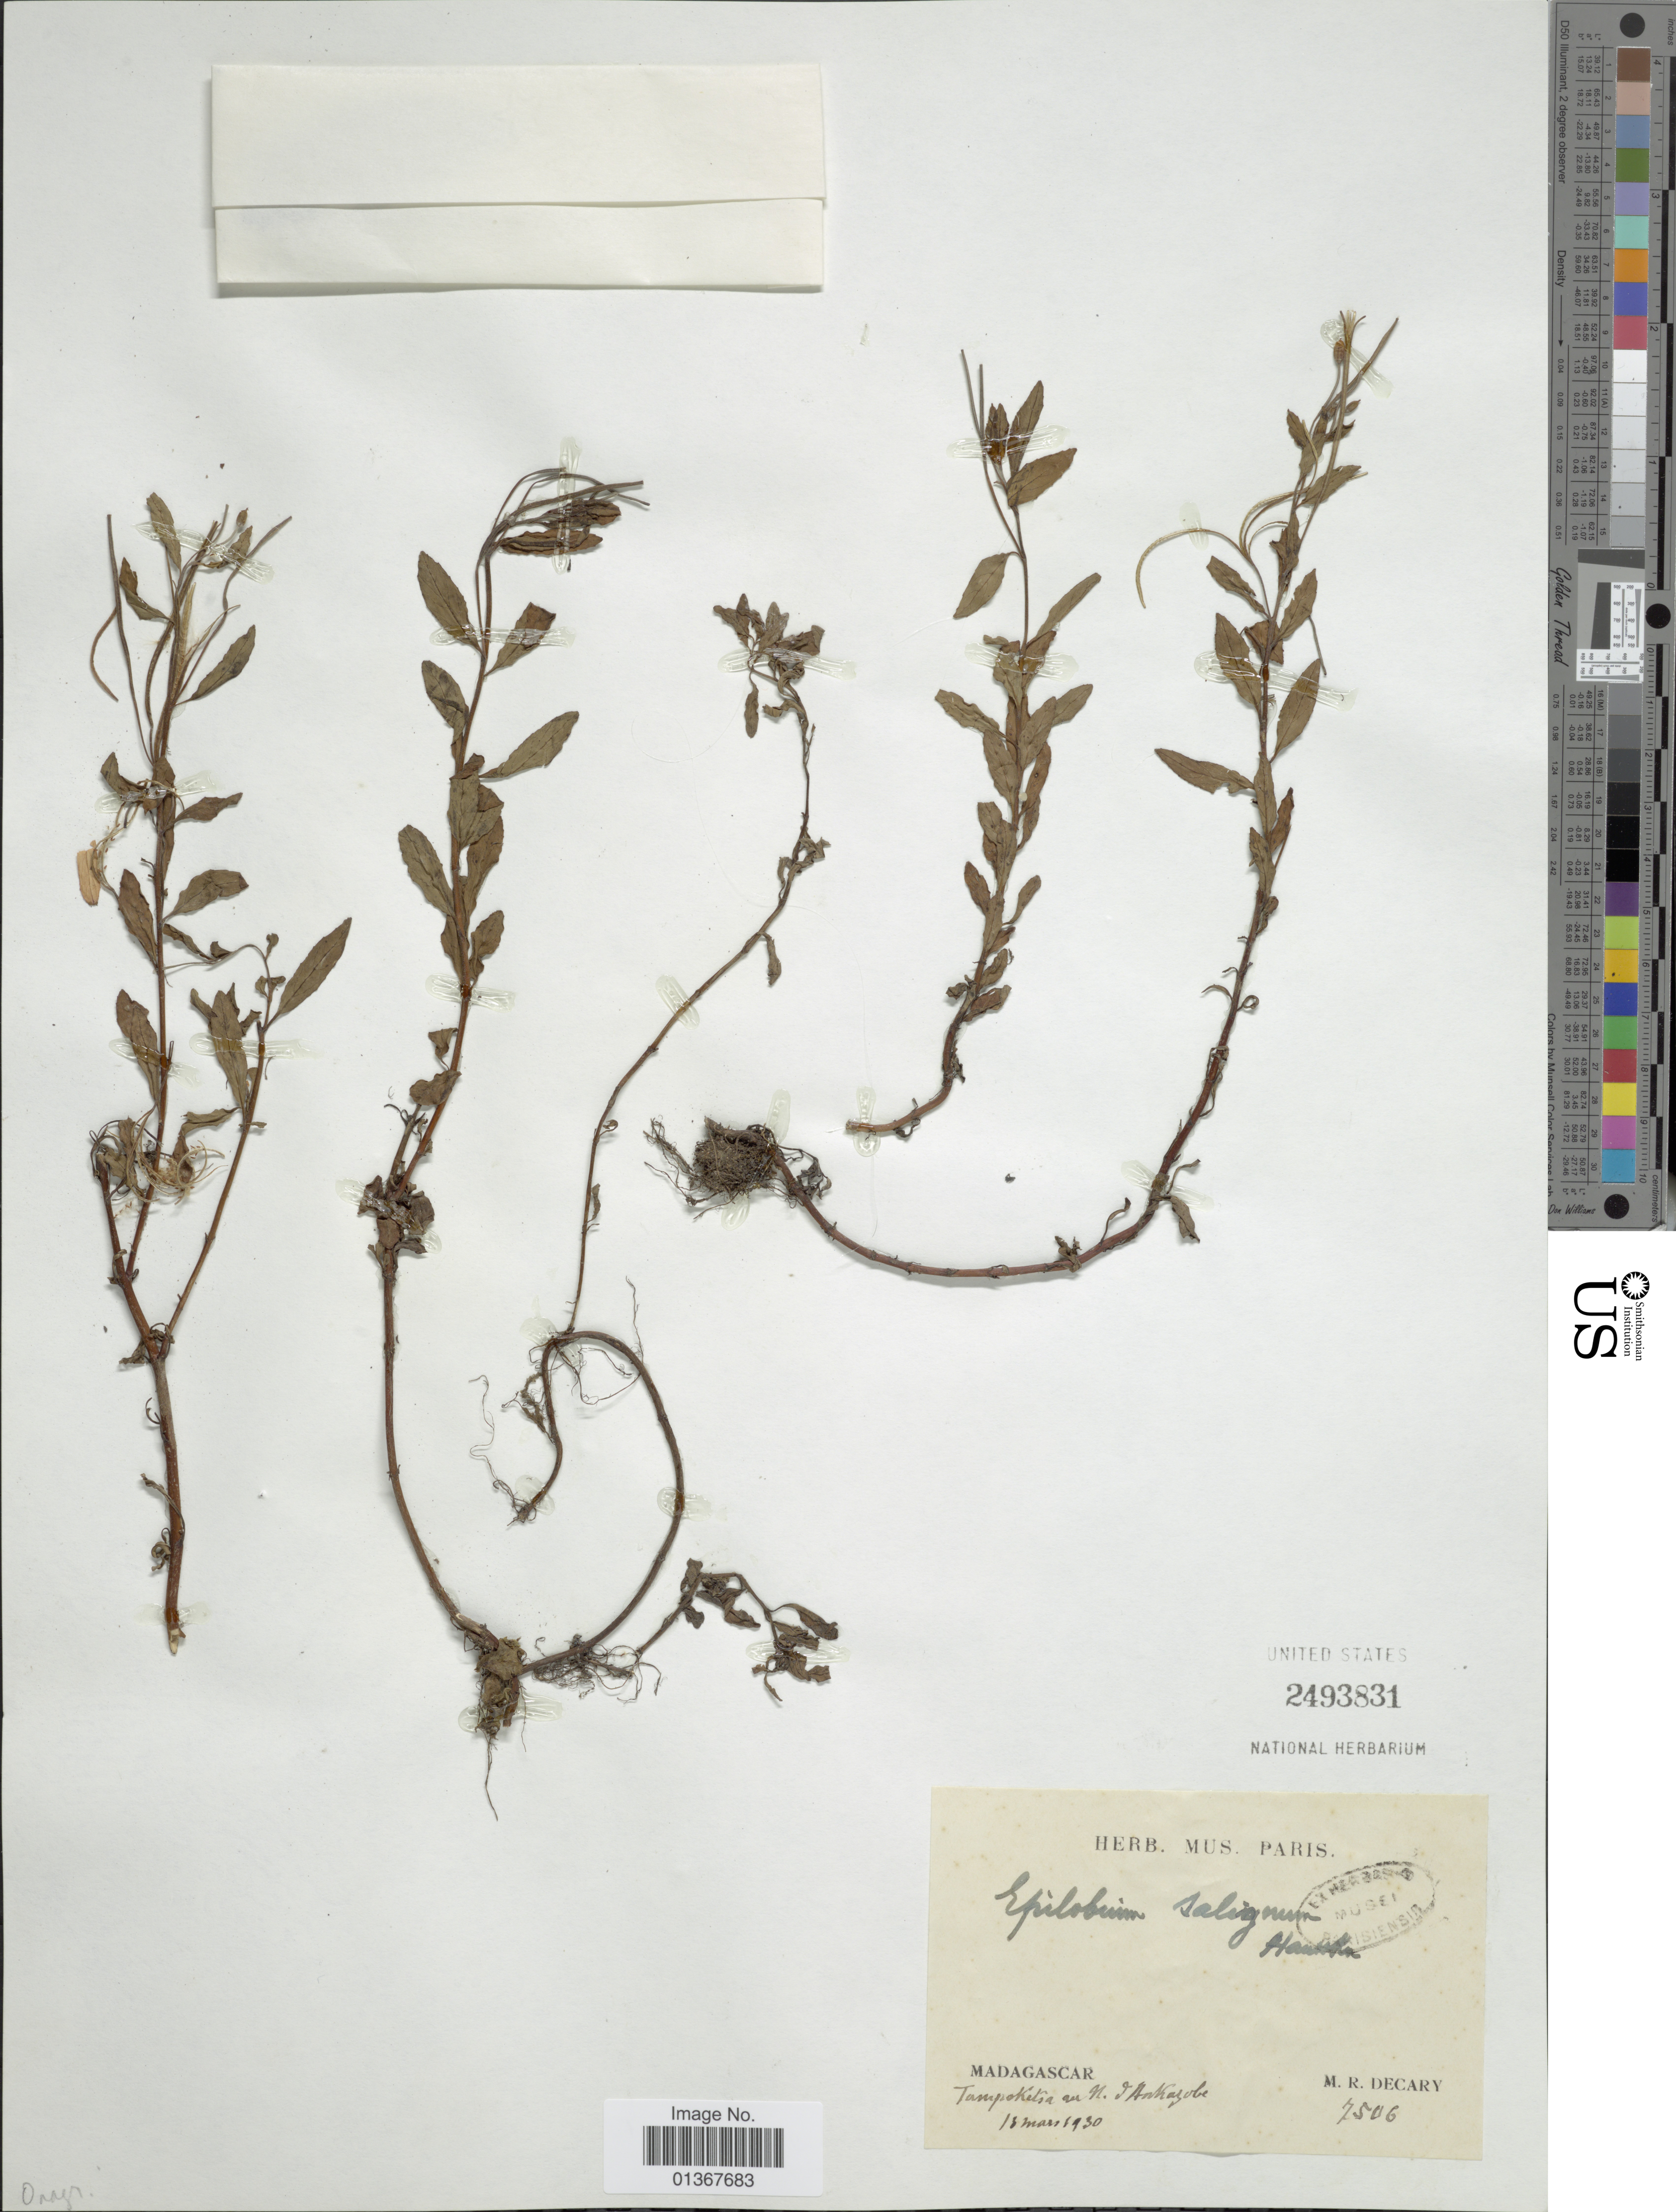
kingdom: Plantae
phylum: Tracheophyta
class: Magnoliopsida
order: Myrtales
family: Onagraceae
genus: Epilobium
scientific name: Epilobium salignum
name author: Hausskn.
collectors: R. Decary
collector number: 7506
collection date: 1930-03-13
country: Madagascar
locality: Tampoketsa ru N. d'Ankagobe.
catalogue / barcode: US 2493831